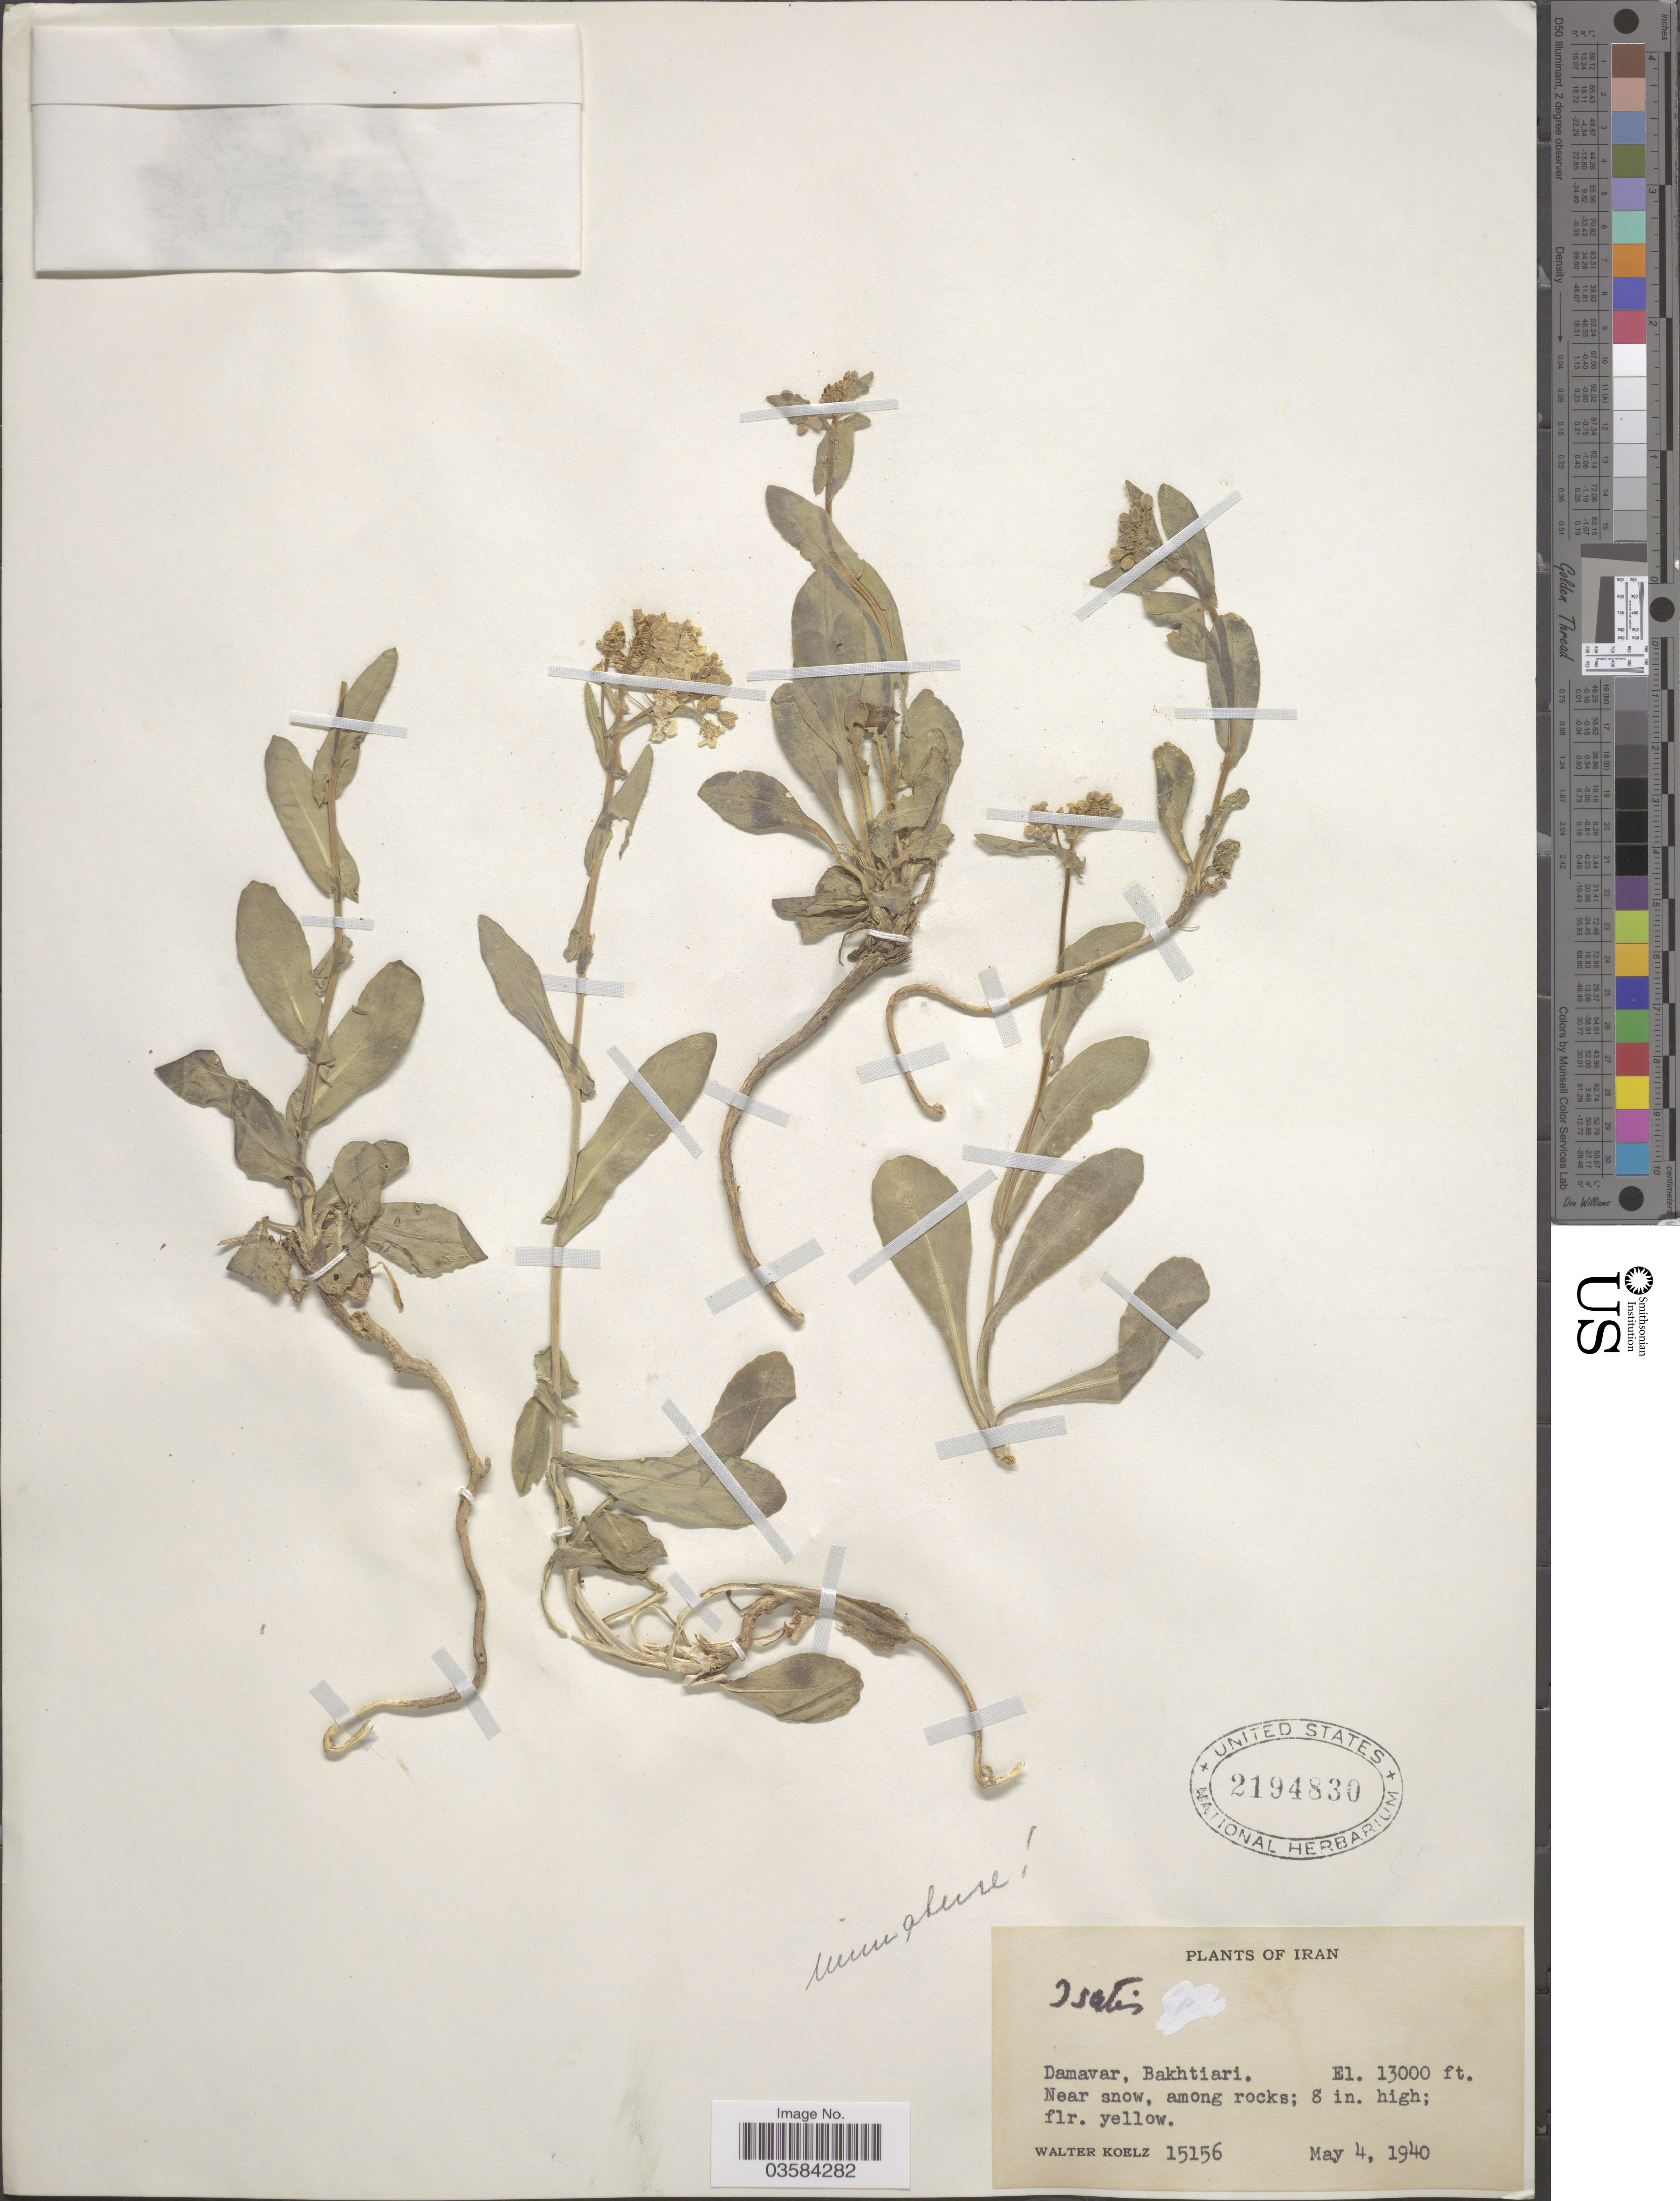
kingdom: Plantae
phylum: Tracheophyta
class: Magnoliopsida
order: Brassicales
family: Brassicaceae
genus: Isatis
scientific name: Isatis sp.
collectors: W. N. Koelz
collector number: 15156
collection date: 1940-05-04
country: Iran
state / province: Chahar Mahaal and Bakhtiari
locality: Damavar, Bakhtiari.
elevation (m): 3962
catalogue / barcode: US 2194830